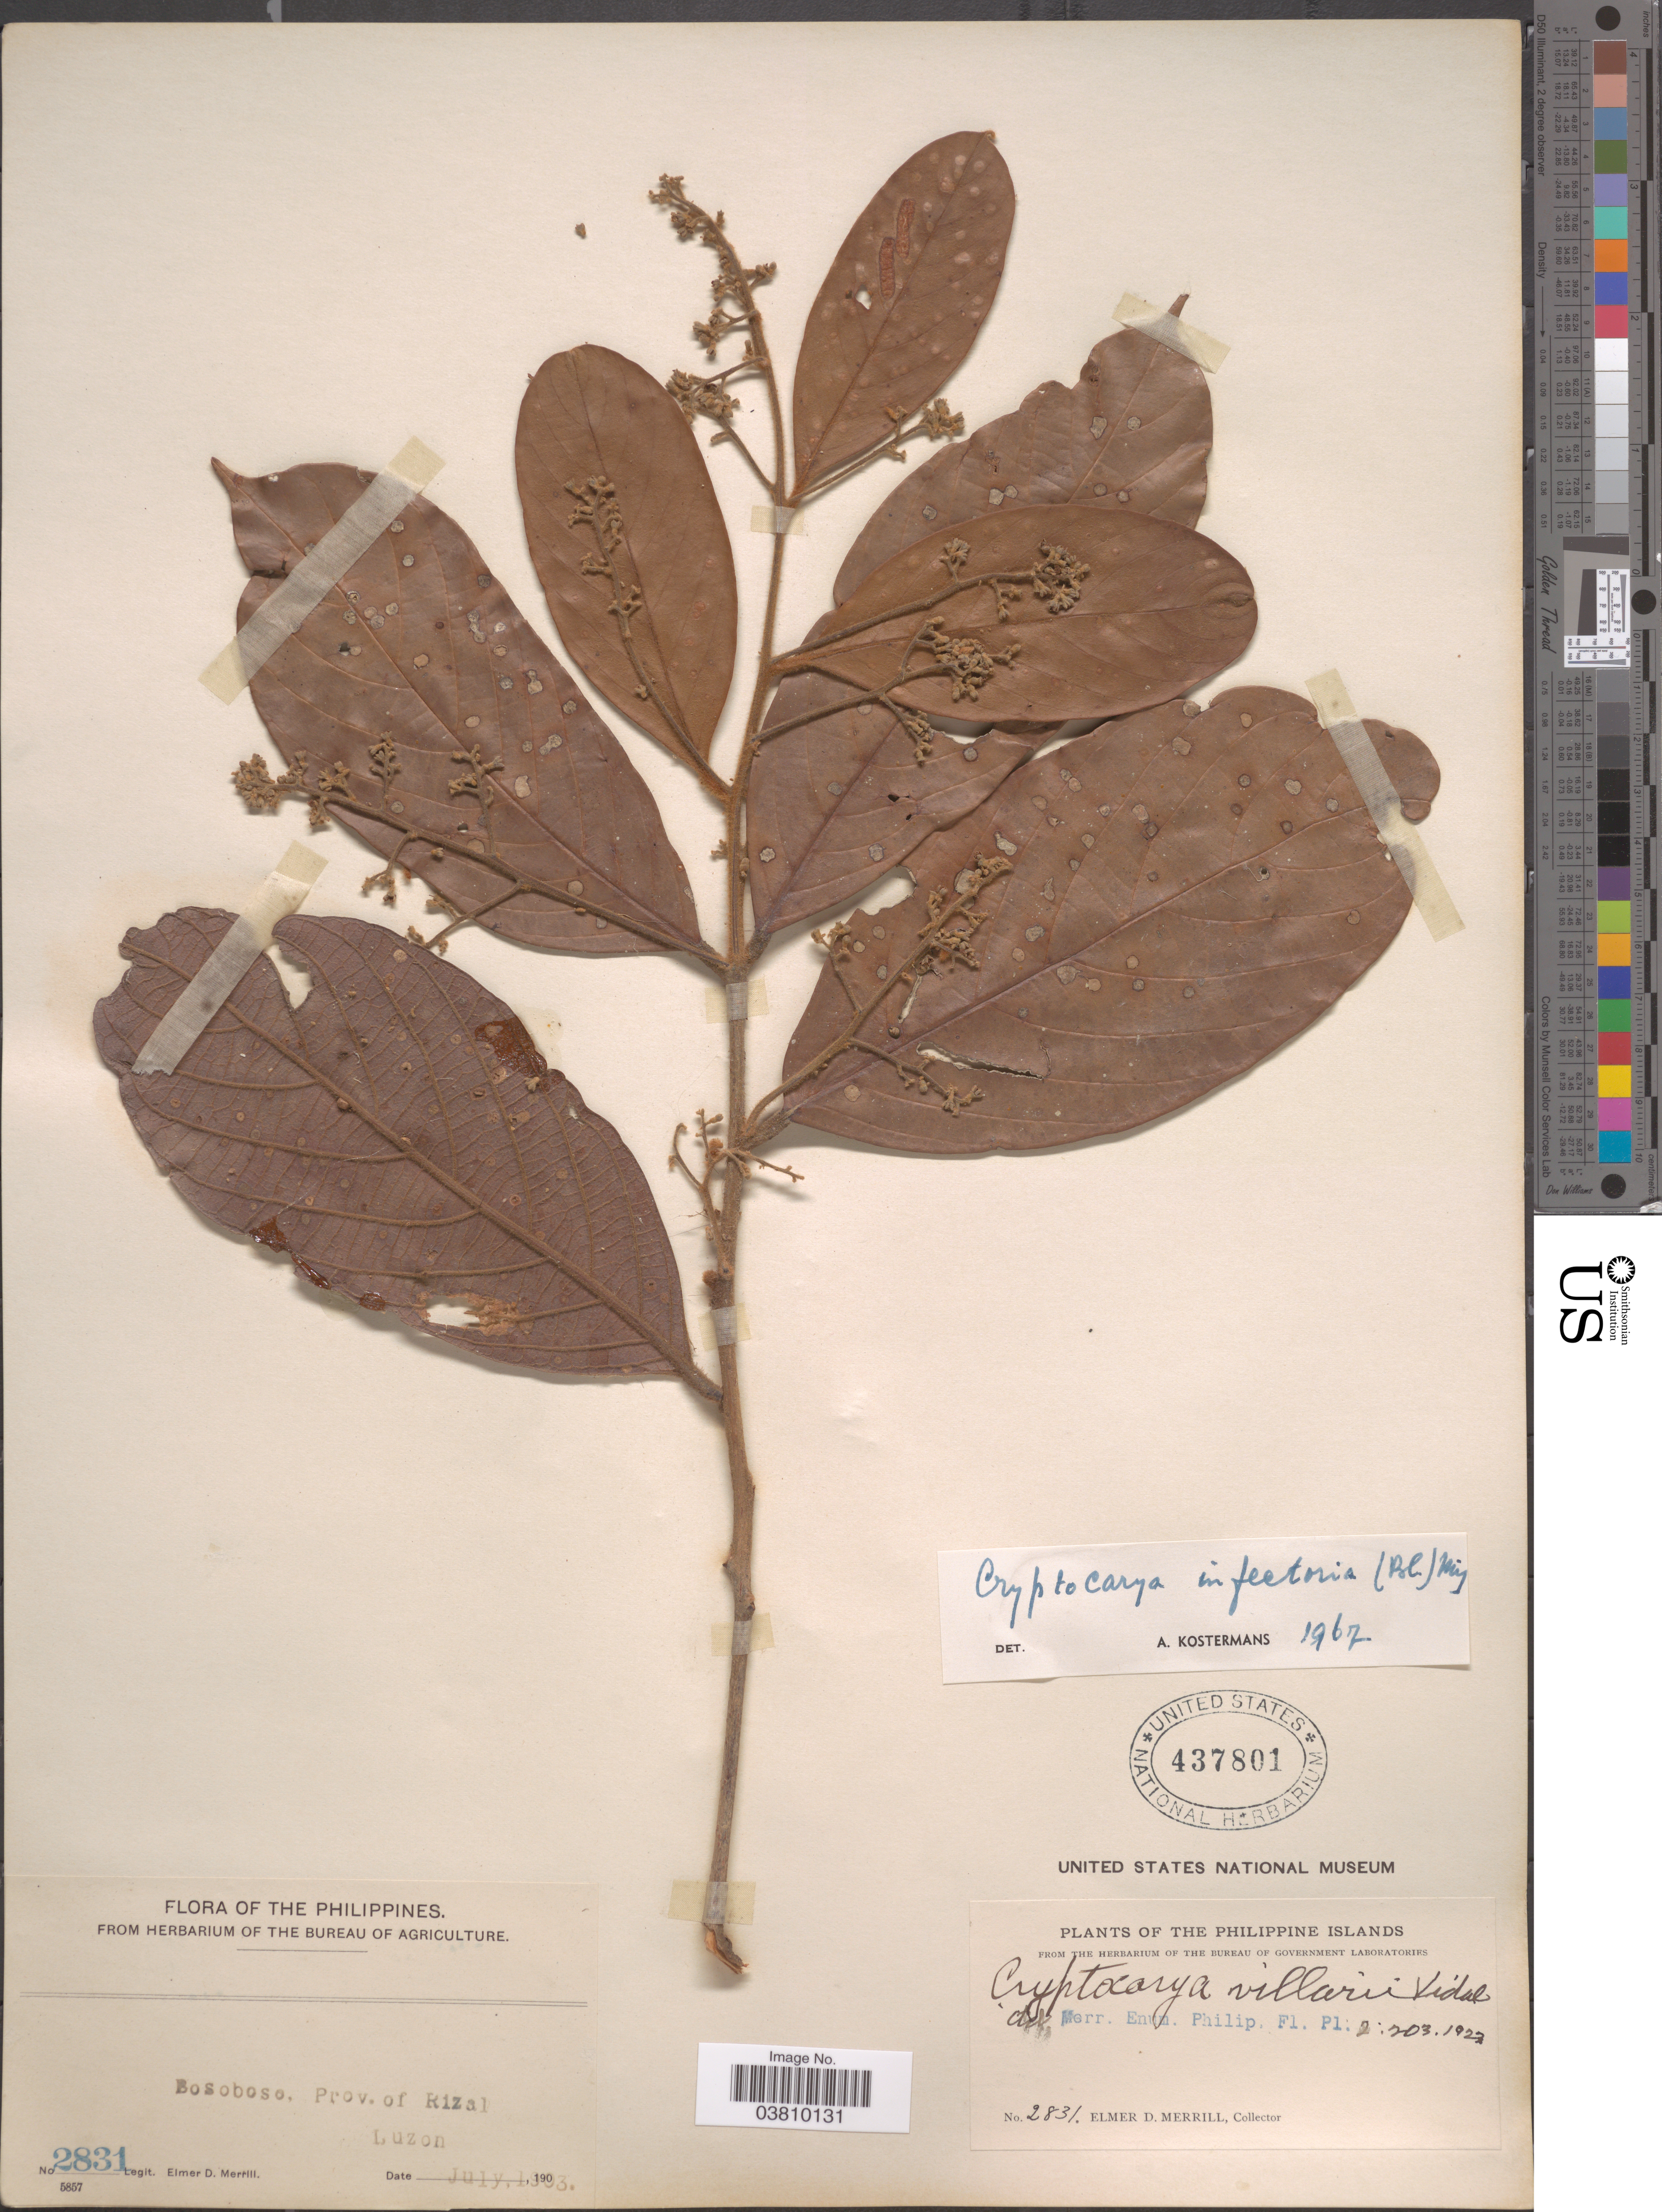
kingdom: Plantae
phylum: Tracheophyta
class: Magnoliopsida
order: Laurales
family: Lauraceae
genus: Cryptocarya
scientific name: Cryptocarya infectoria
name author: Miq.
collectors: E. D. Merrill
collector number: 2831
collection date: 1903-07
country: Philippines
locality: Bosoboso, Prov. of Rizal. Luzon.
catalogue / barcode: US 437801